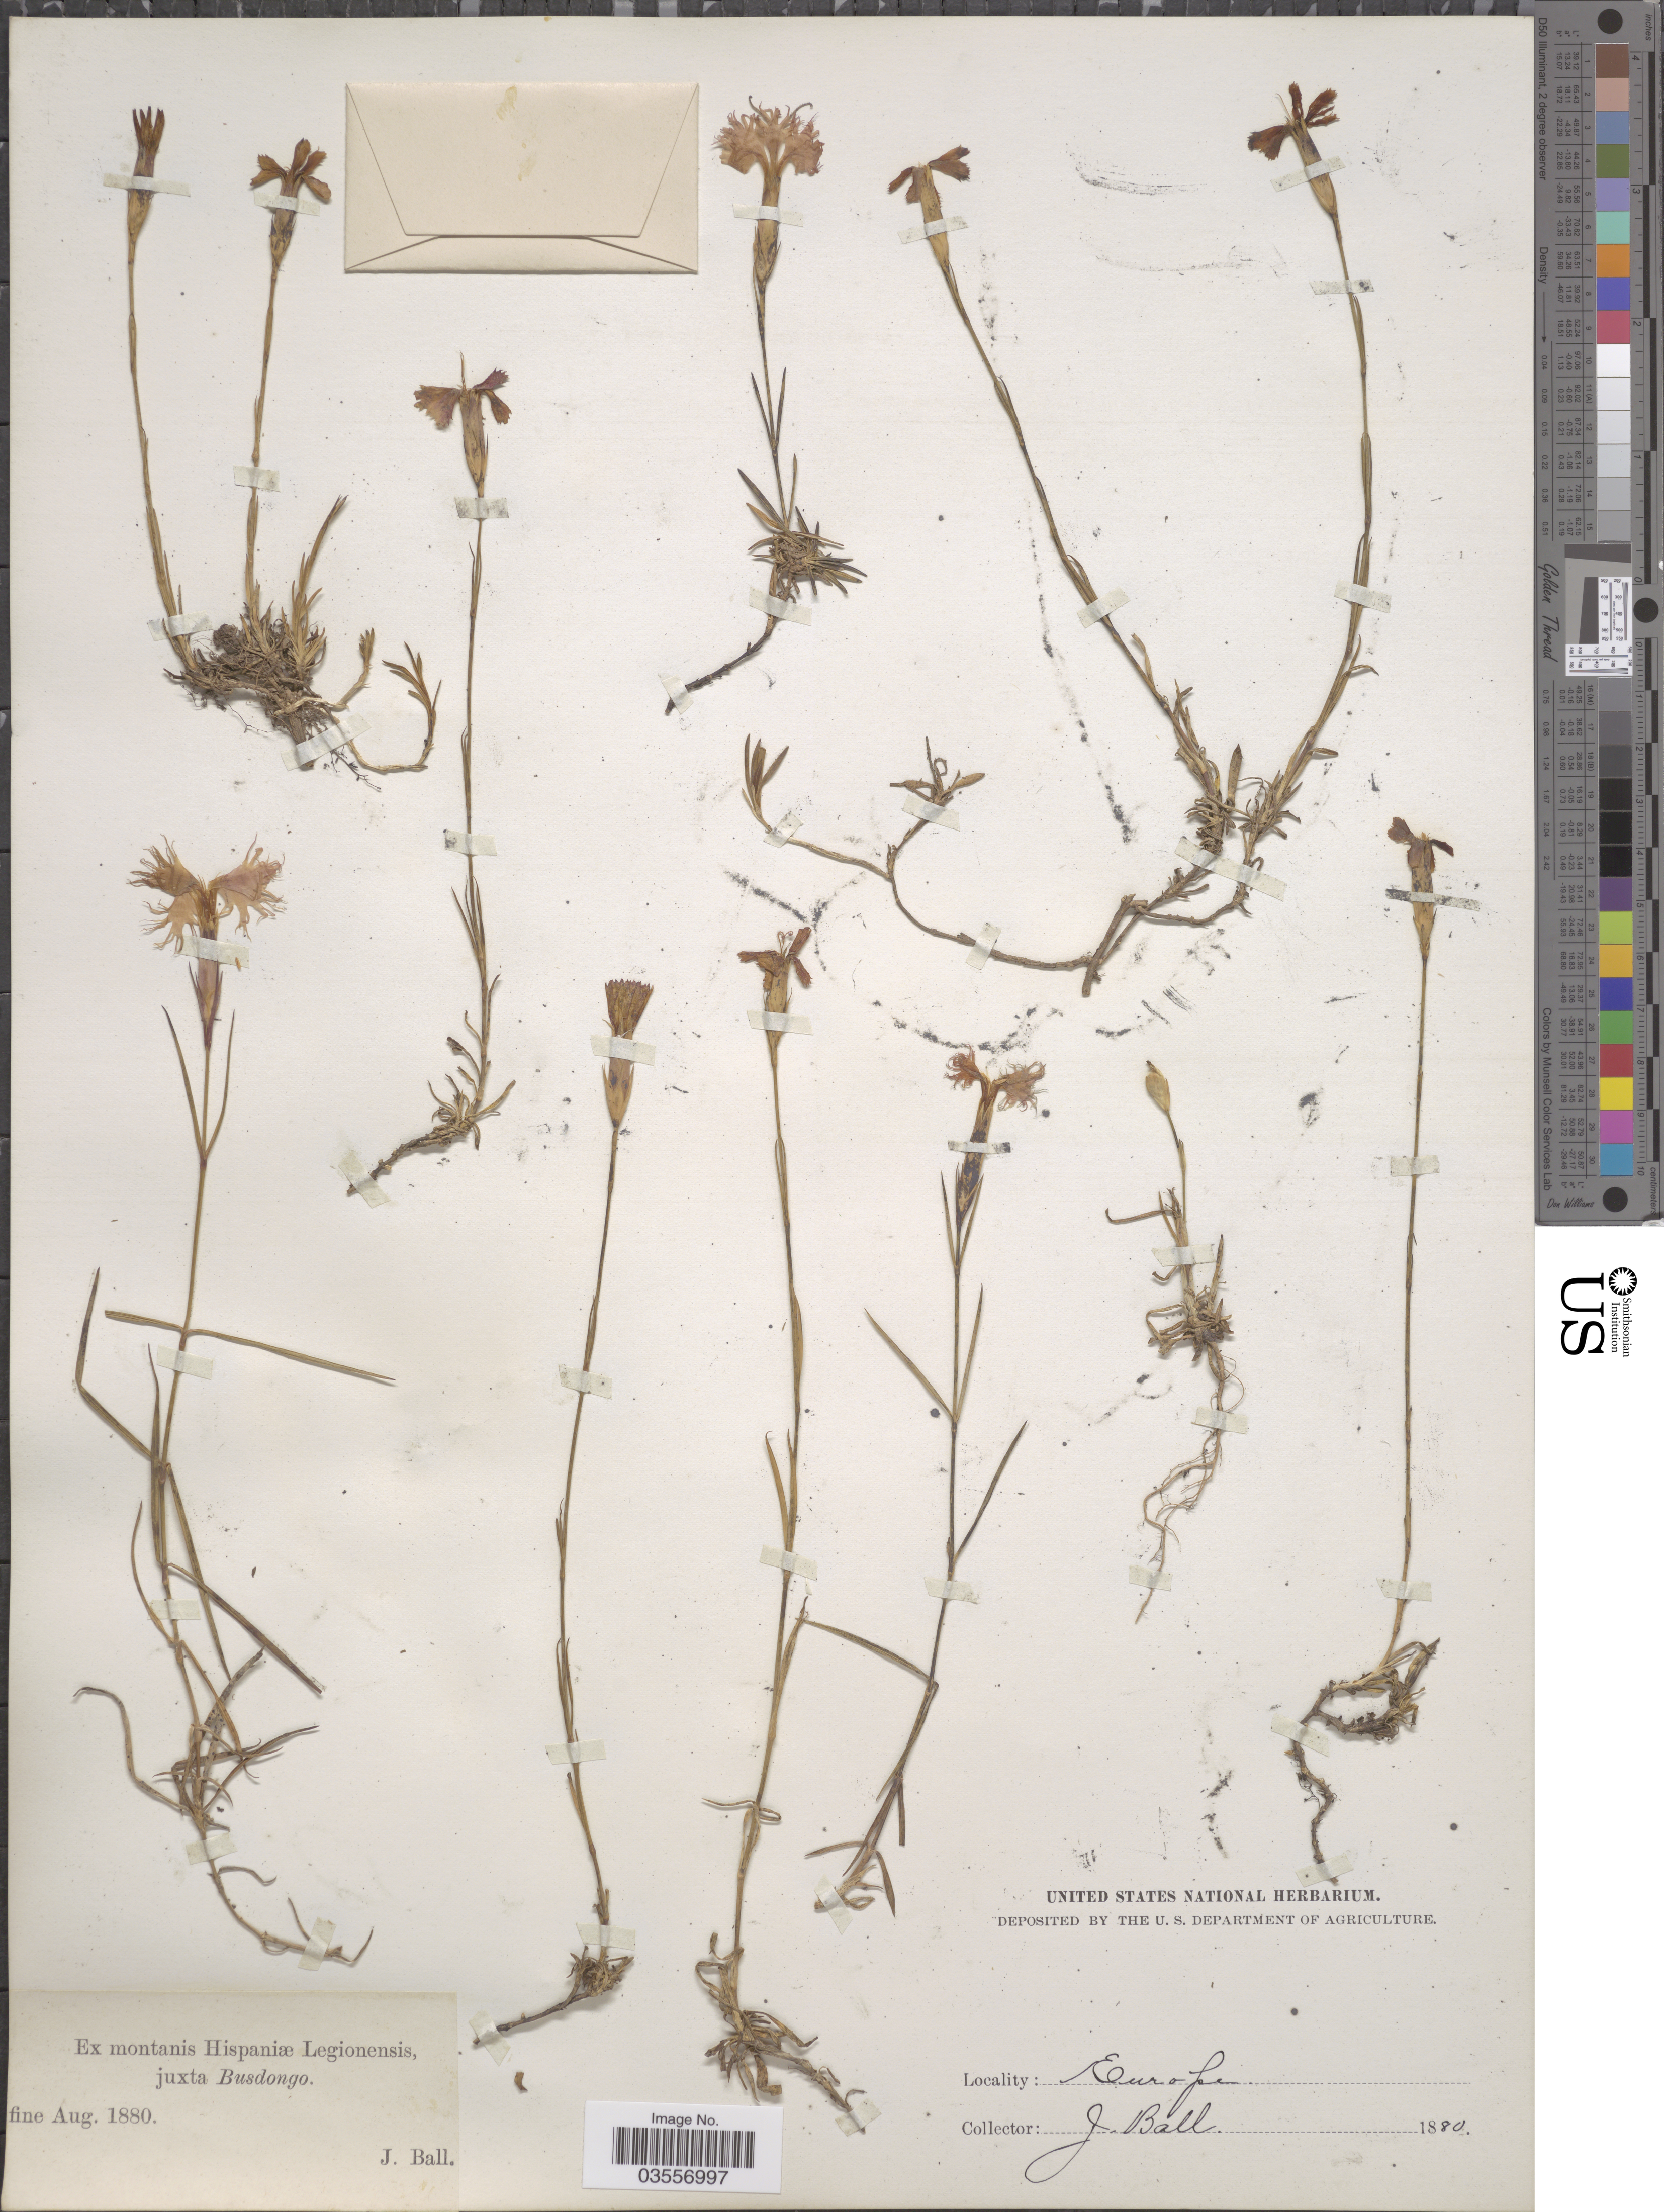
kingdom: Plantae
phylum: Tracheophyta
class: Magnoliopsida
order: Caryophyllales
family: Caryophyllaceae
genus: Dianthus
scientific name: Dianthus sp.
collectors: J. Ball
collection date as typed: Fine Aug. 1880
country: Spain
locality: Ex montanis Hispaniæ Legionensis, juxta Busdongo. Europe.